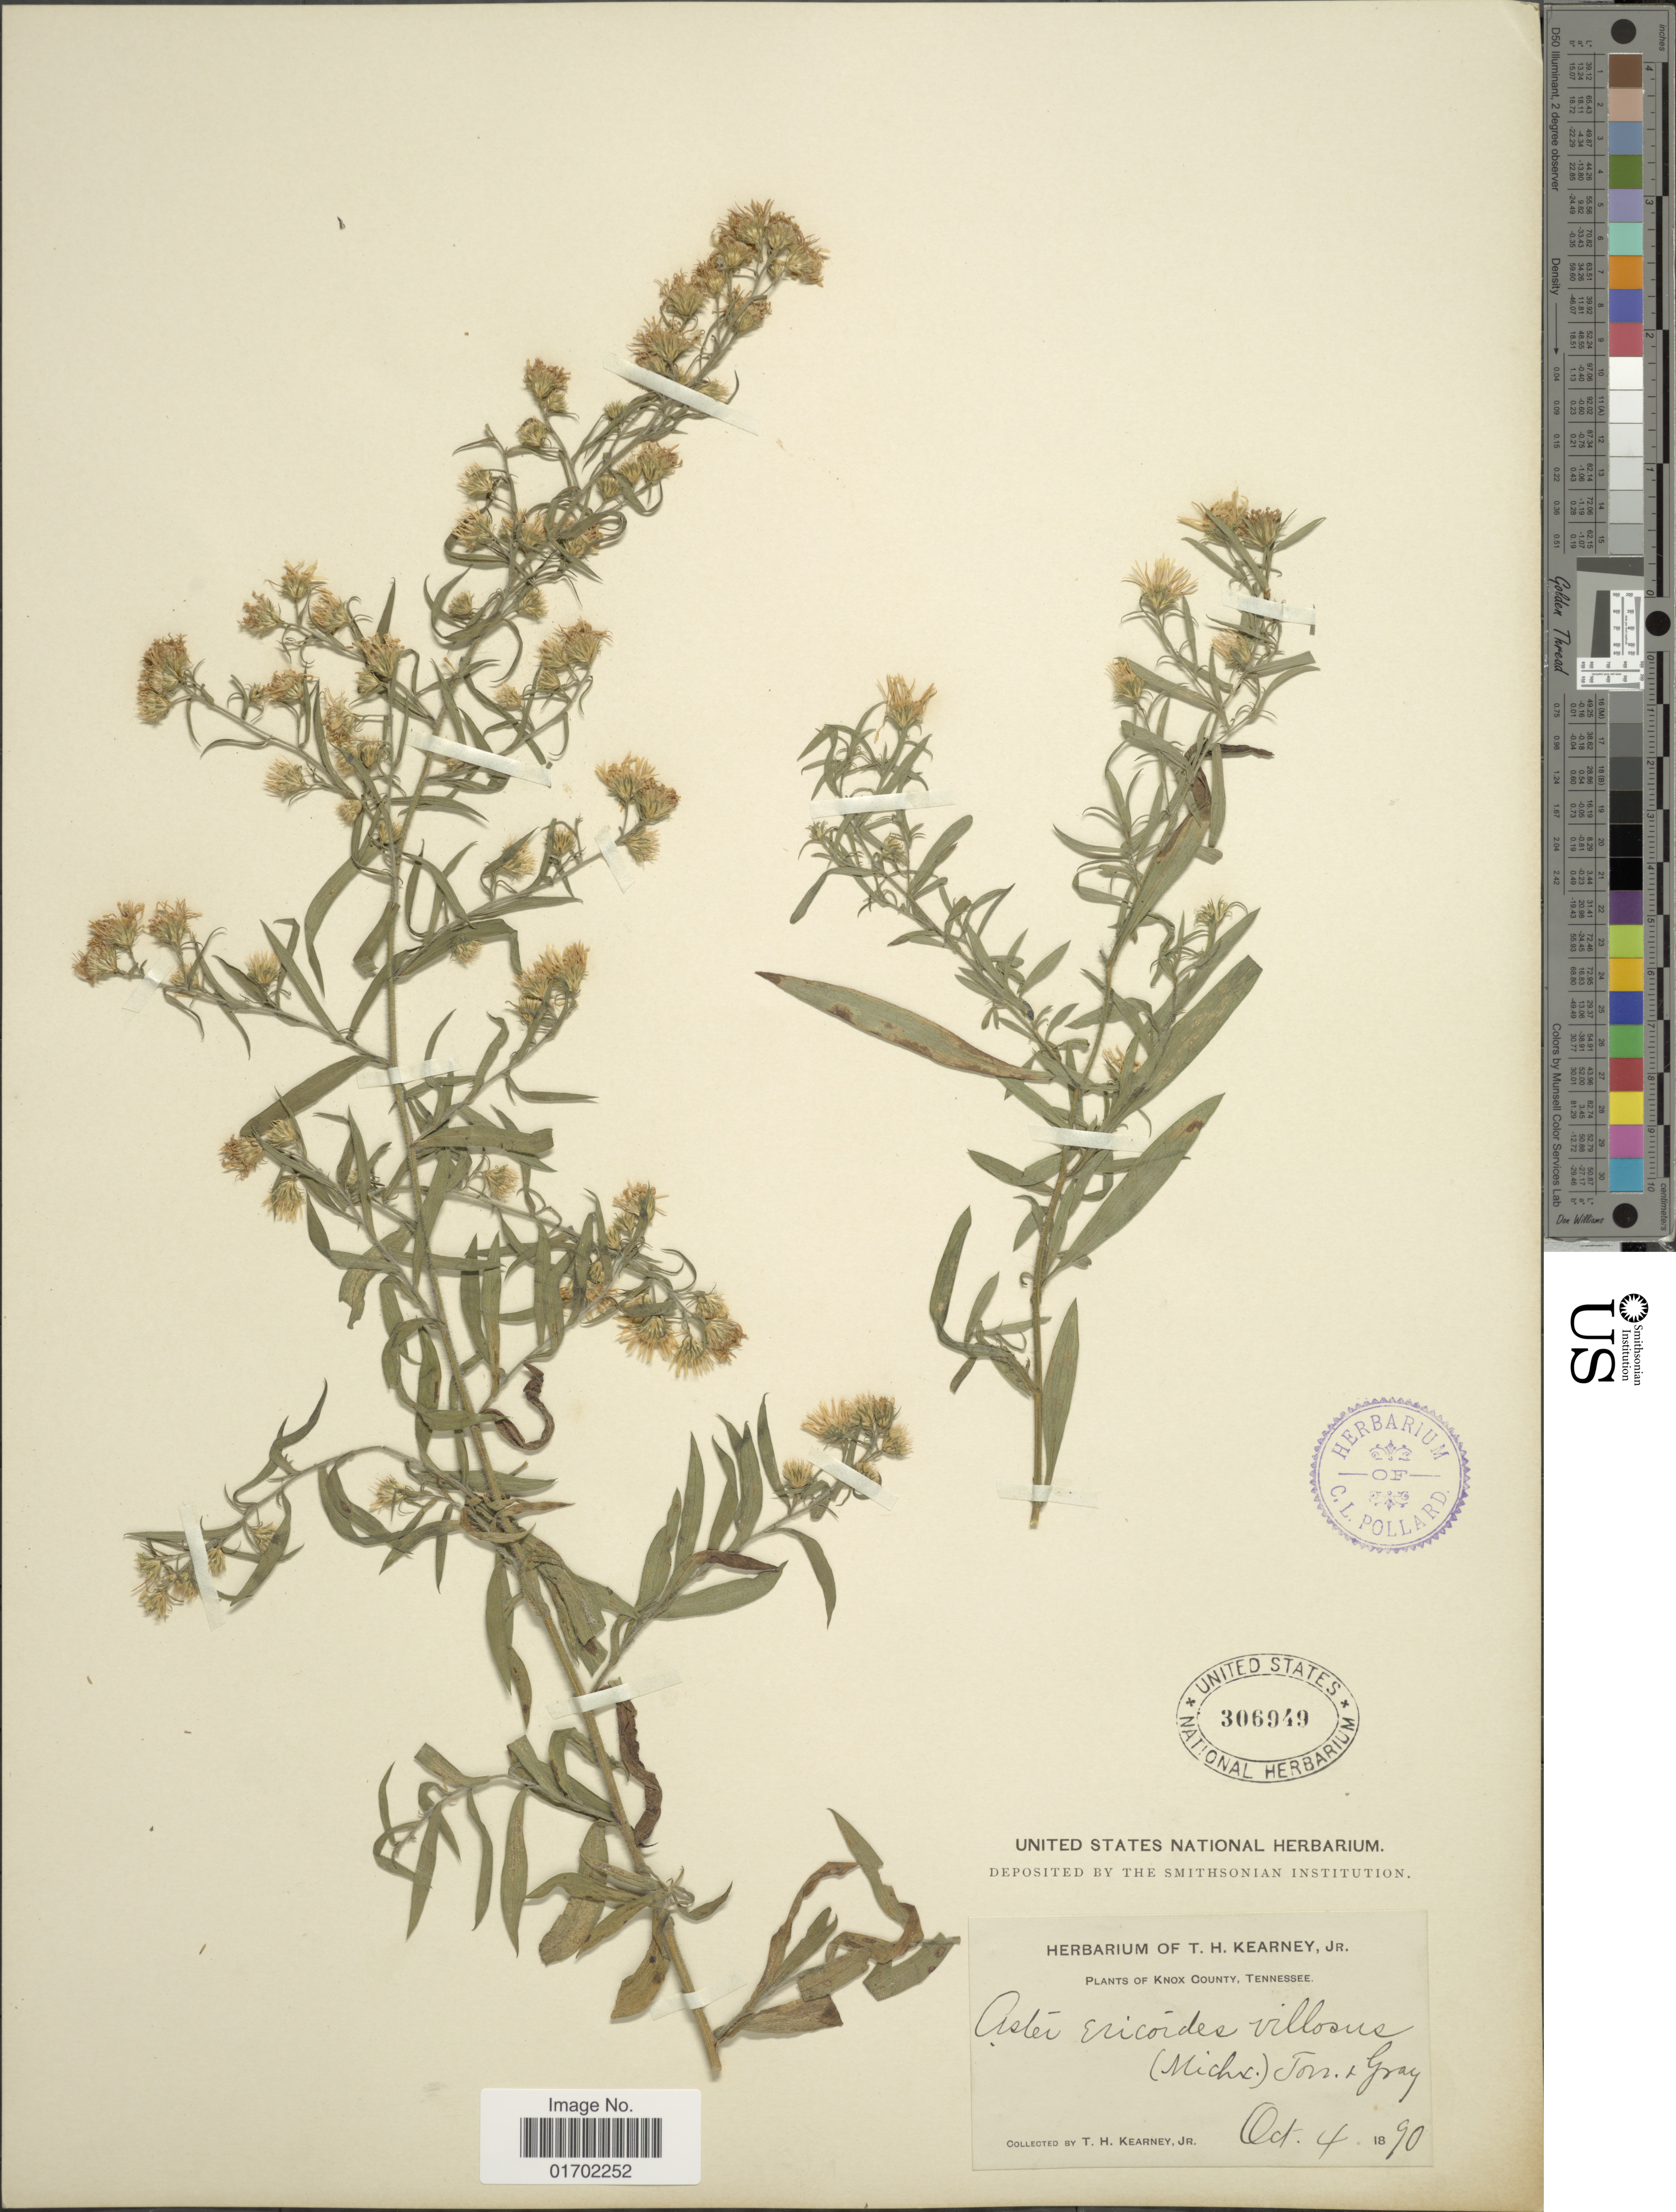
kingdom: Plantae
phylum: Tracheophyta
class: Magnoliopsida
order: Asterales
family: Asteraceae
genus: Symphyotrichum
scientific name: Symphyotrichum pilosum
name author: (Willd.) G.L. Nesom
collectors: T. H. Kearney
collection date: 1890-10-04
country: United States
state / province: Tennessee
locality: Knox County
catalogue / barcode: US 306949